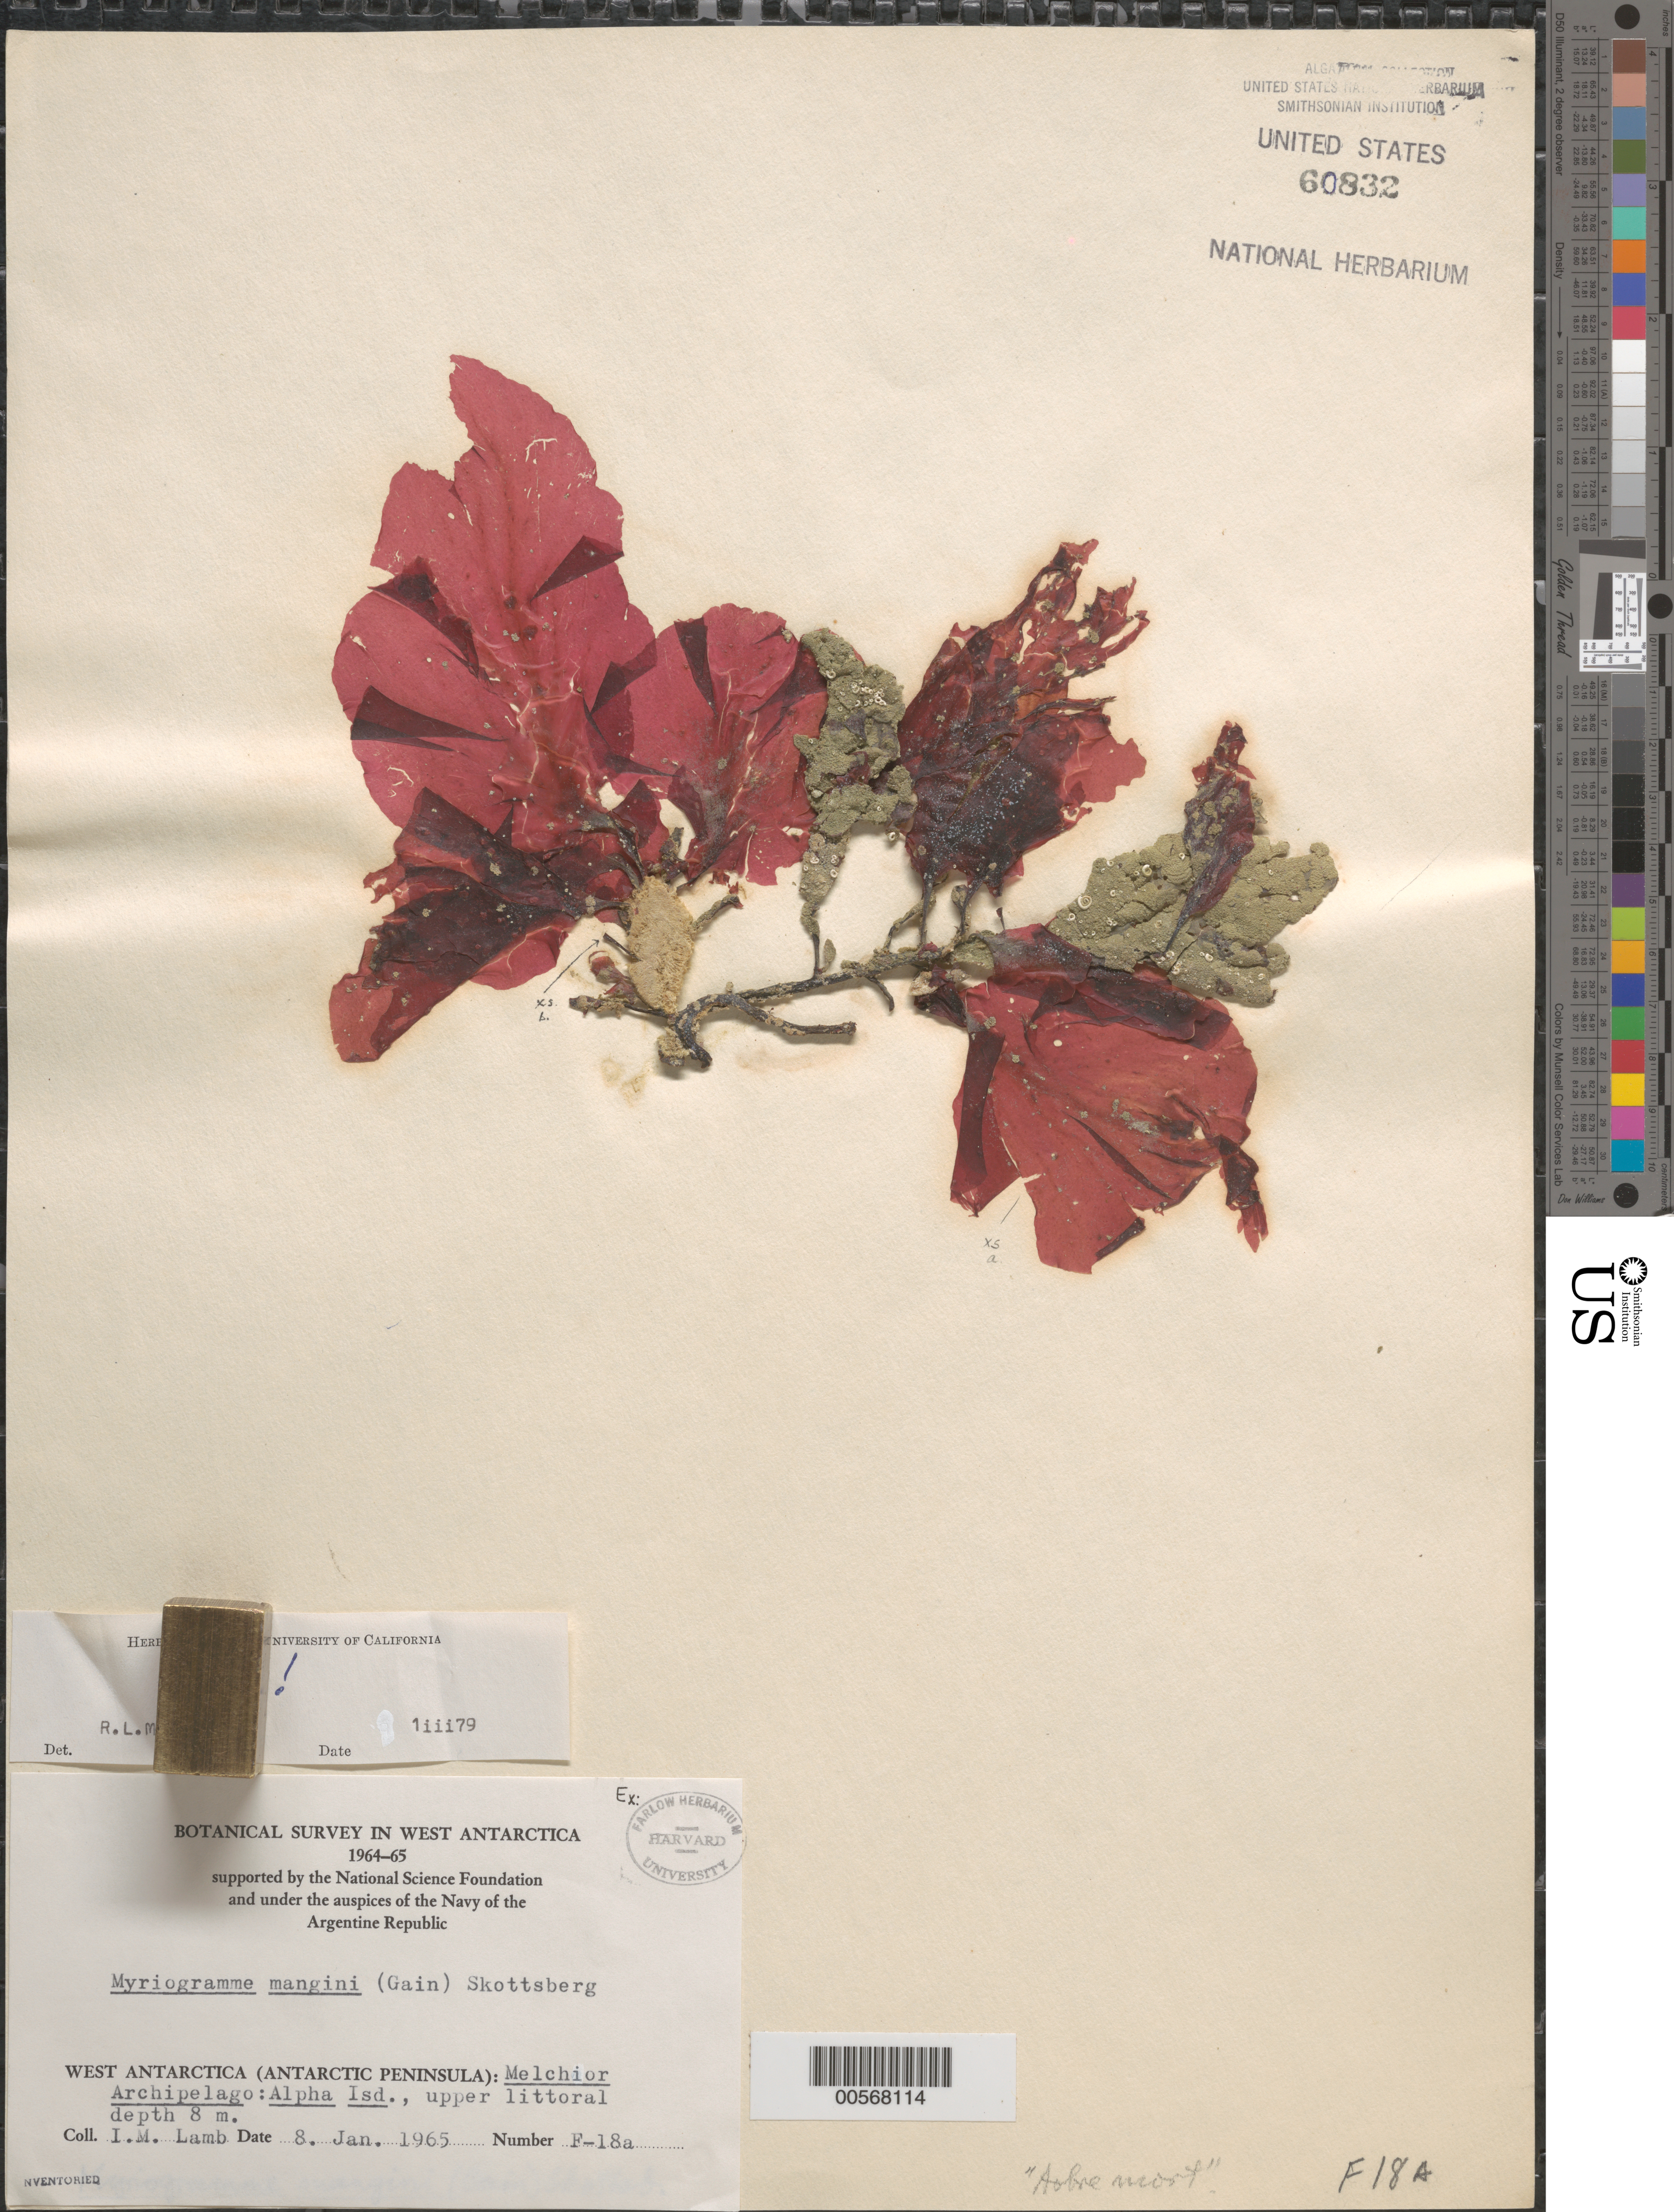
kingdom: Plantae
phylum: Rhodophyta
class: Florideophyceae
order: Ceramiales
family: Delesseriaceae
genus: Myriogramme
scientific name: Myriogramme manginii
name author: (Gain) Skottsb.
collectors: I. M. Lamb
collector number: F-18a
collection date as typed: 08 Jan 1965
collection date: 1965-01-08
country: Antarctica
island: Alpha Island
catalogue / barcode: US 60832